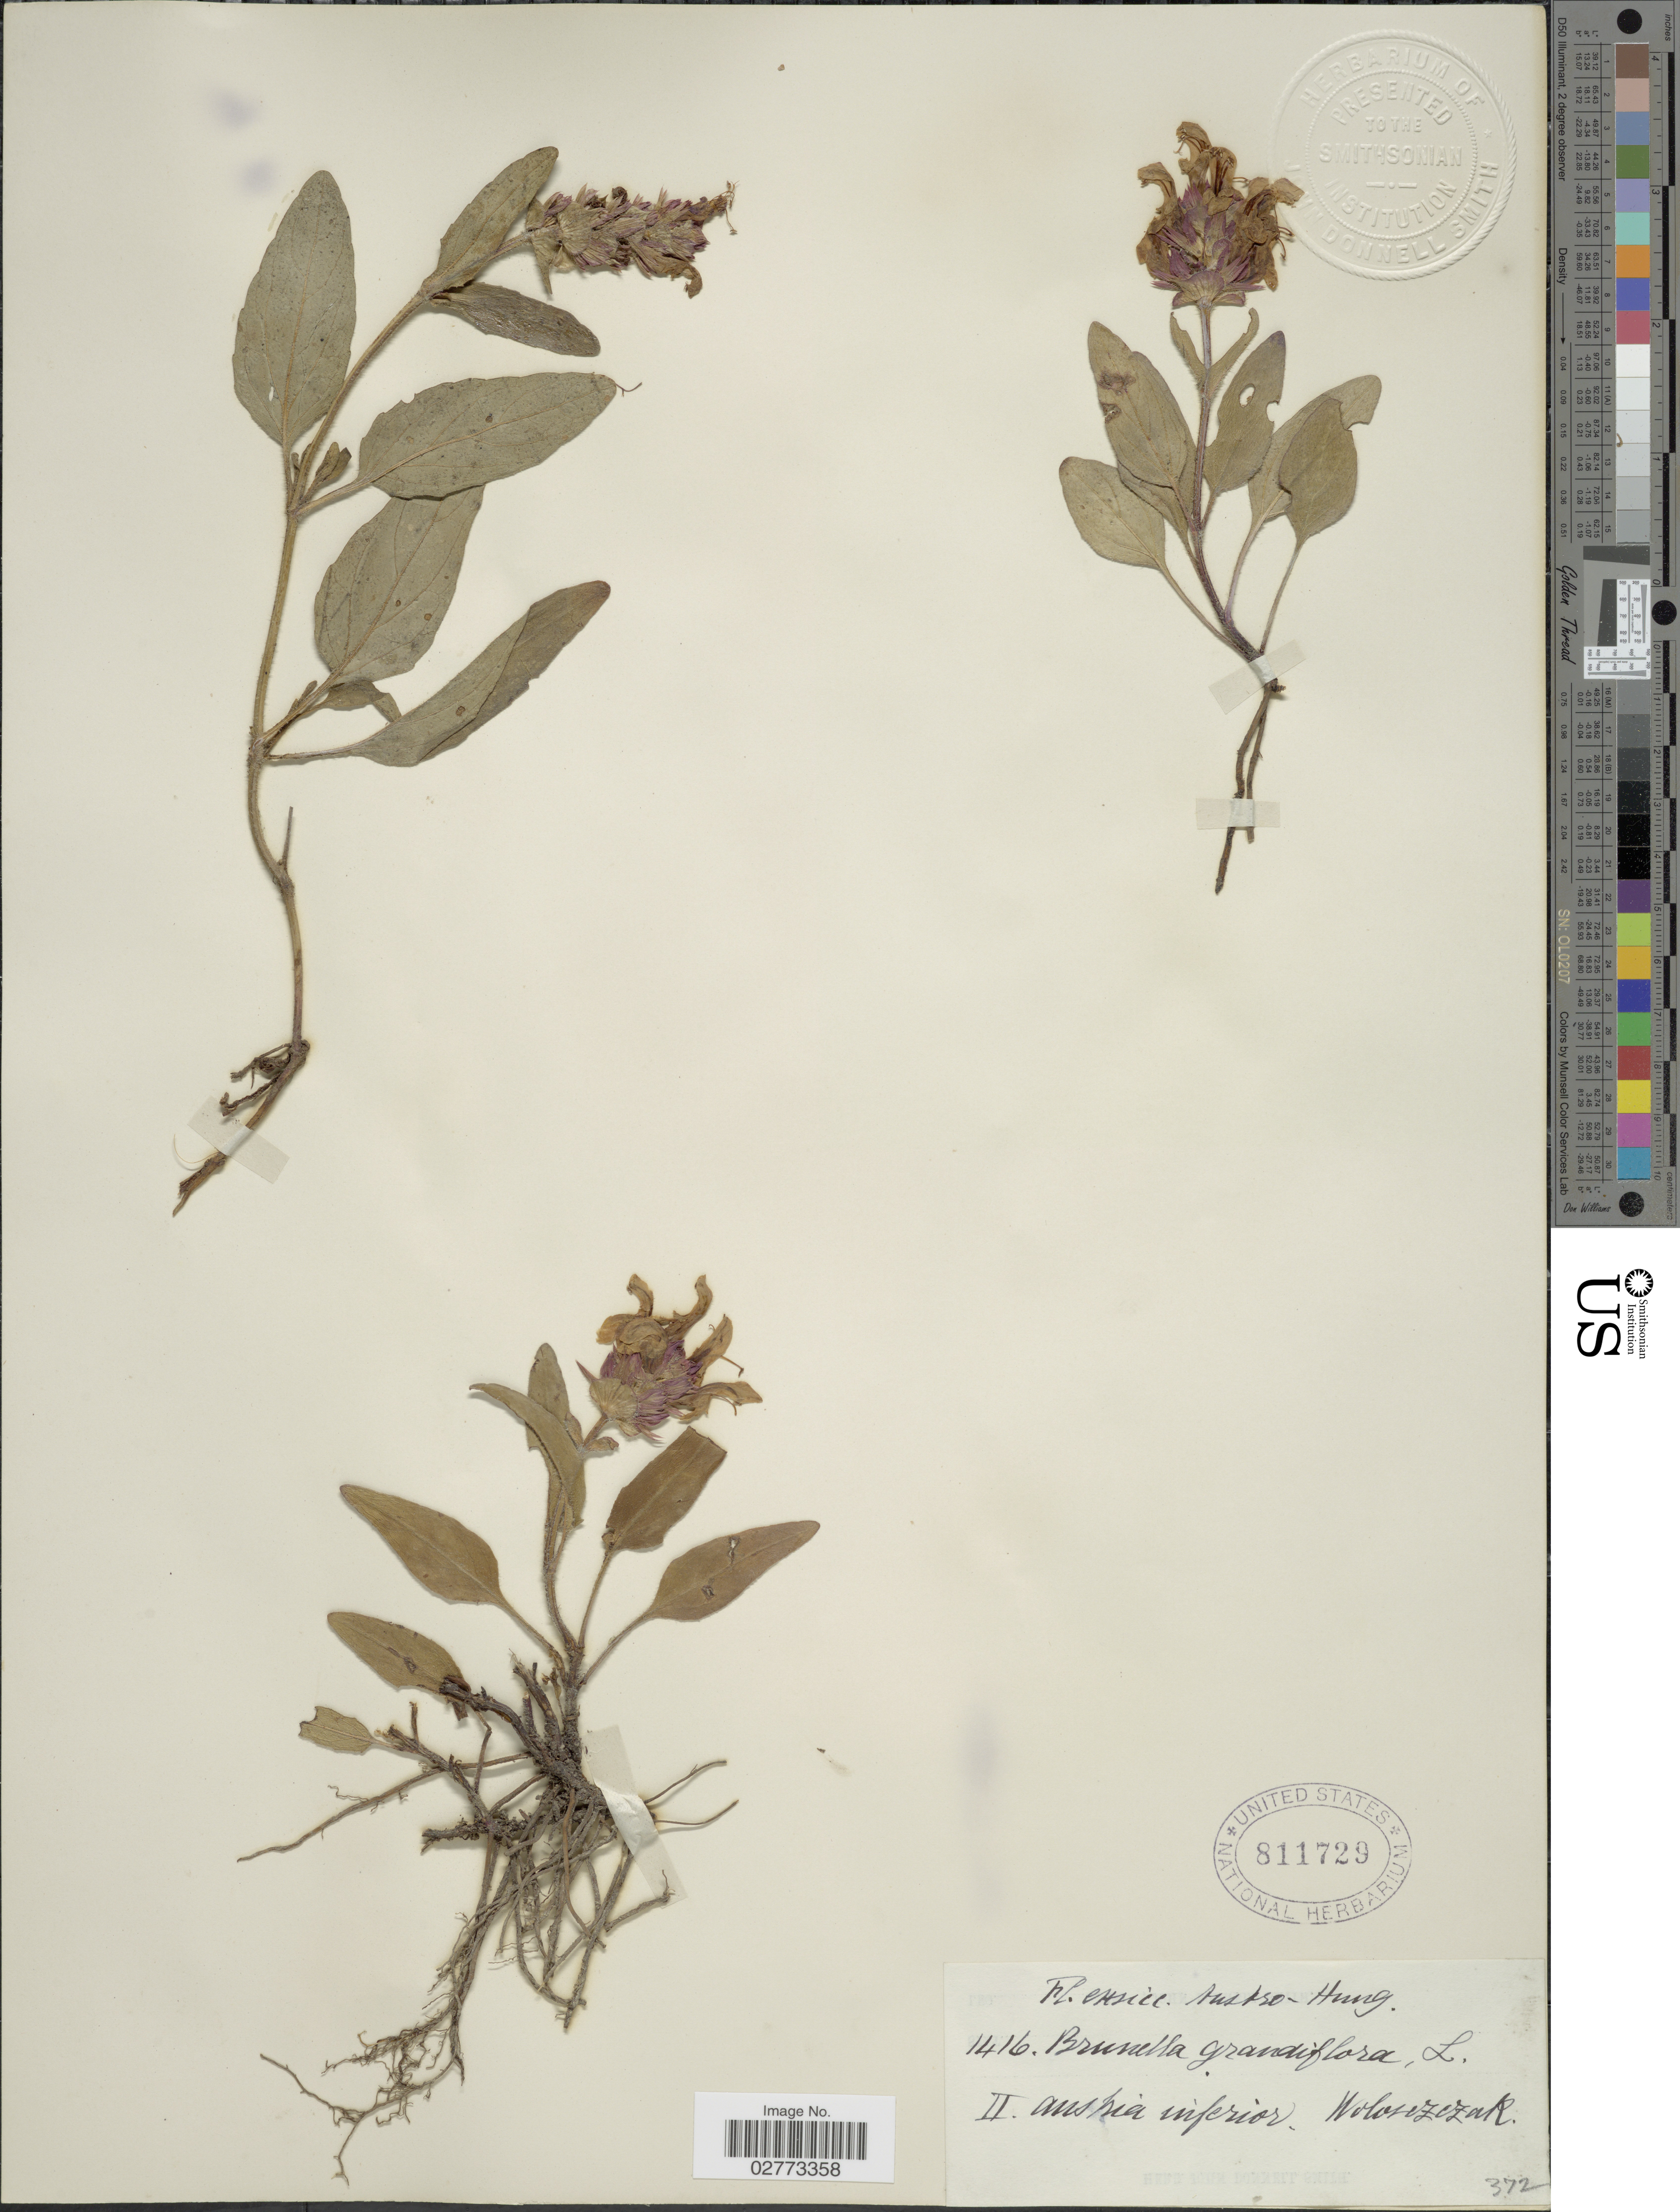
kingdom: Plantae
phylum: Tracheophyta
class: Magnoliopsida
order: Lamiales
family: Lamiaceae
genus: Prunella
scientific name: Prunella grandiflora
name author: (L.) Turra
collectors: Woloszczak, E.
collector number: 1416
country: Austria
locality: Austro-Hung. Austria inferior.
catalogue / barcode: US 811729